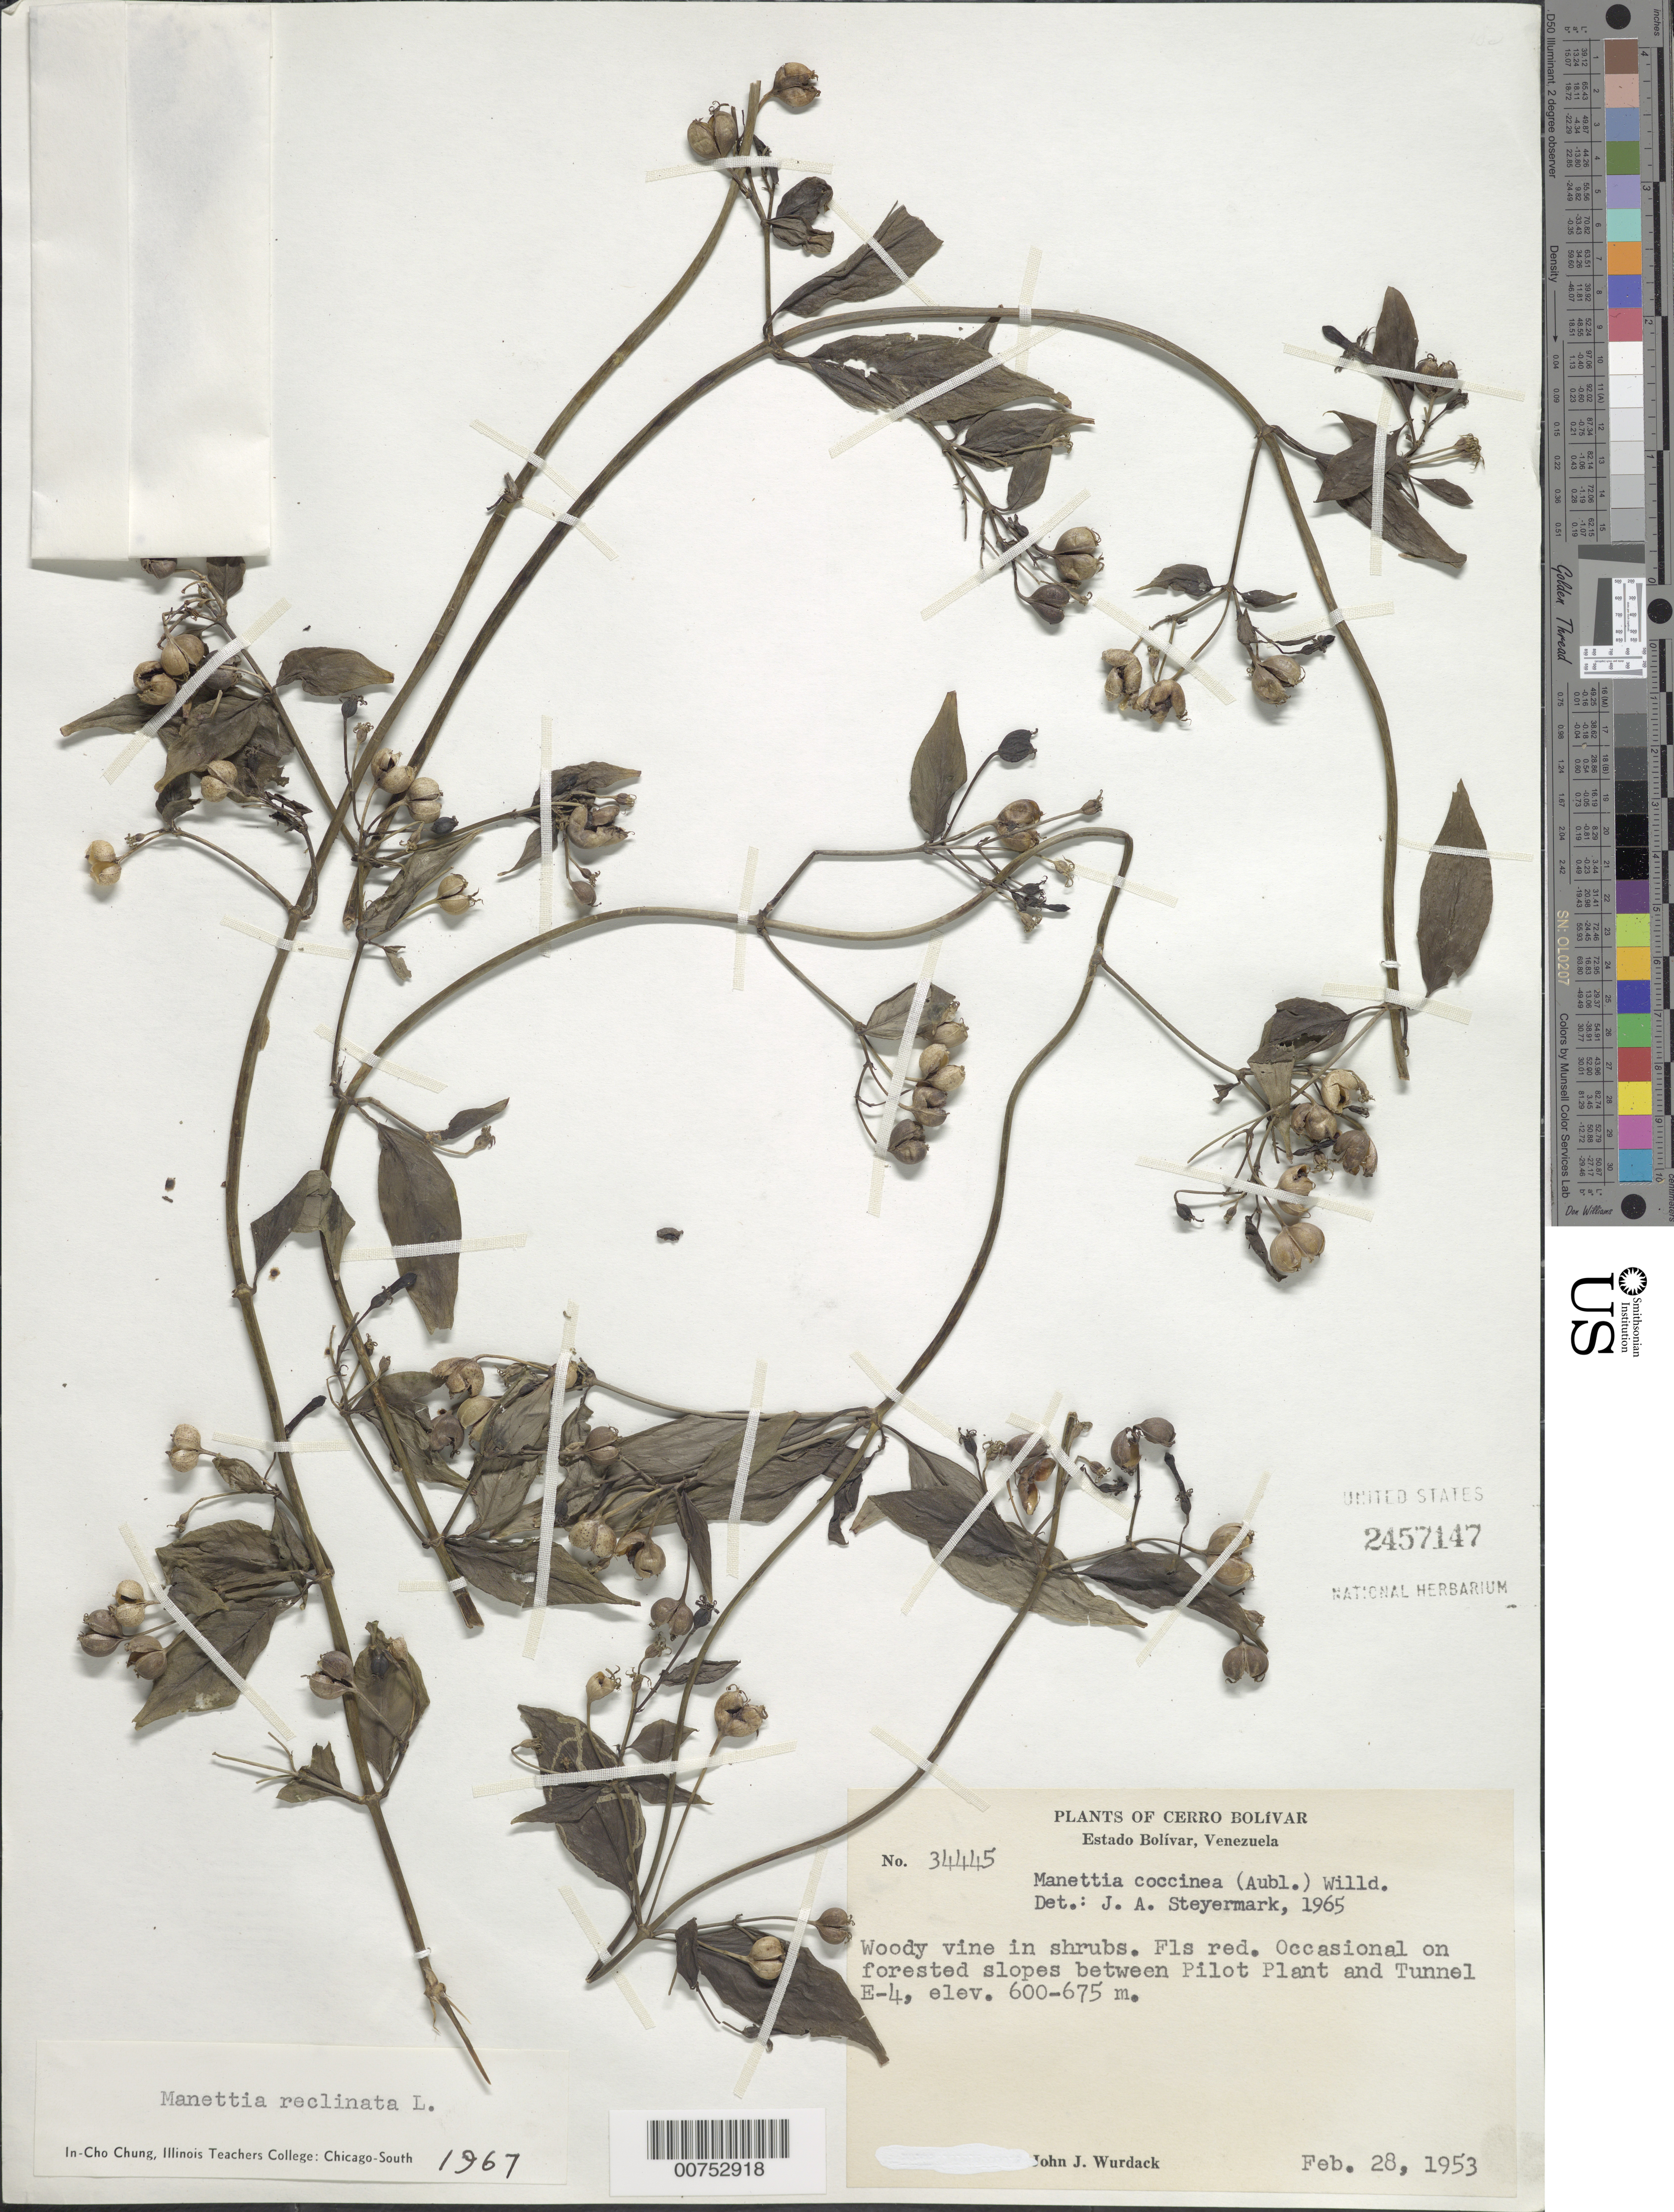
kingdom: Plantae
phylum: Tracheophyta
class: Magnoliopsida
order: Gentianales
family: Rubiaceae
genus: Manettia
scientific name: Manettia reclinata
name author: L.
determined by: Chung, I. C.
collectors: J. J. Wurdack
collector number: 34445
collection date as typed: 28-Feb-53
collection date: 1953-02-28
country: Venezuela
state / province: Bolívar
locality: Cerro Bolívar, between Pilot Plant and Tunnel E-4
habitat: Forested slopes; on shrubs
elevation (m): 600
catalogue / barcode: US 2457147